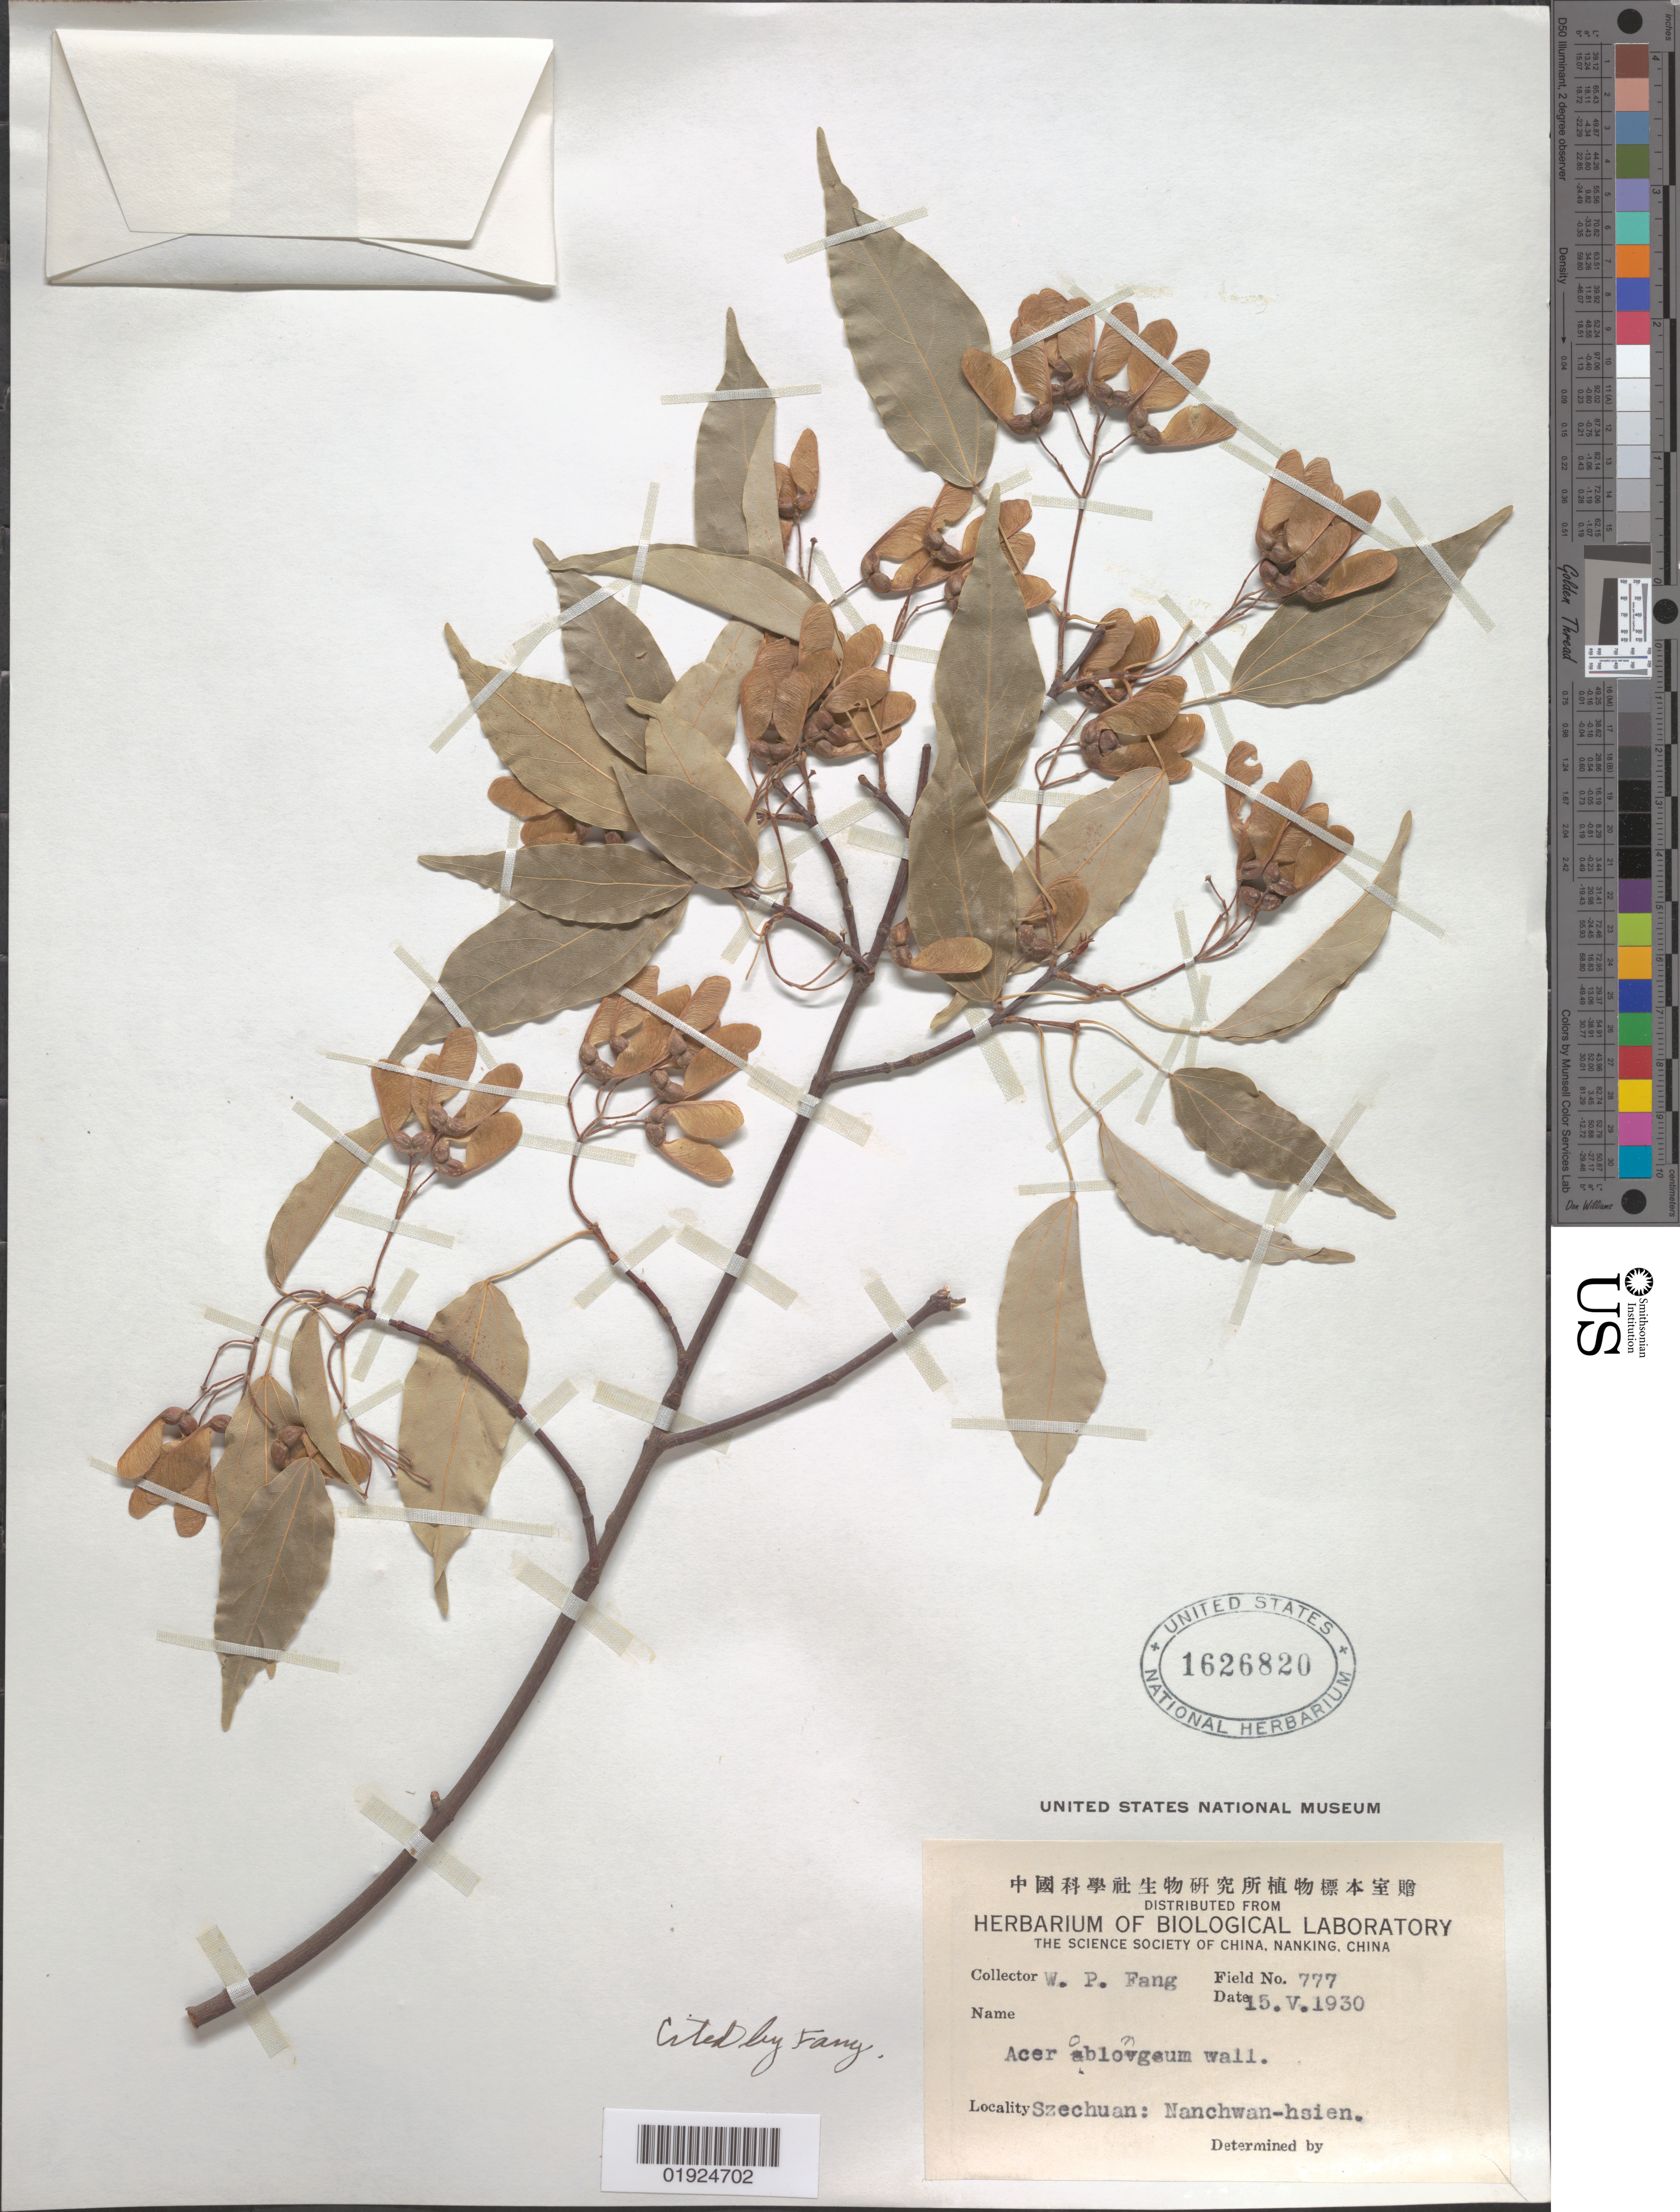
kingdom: Plantae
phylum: Tracheophyta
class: Magnoliopsida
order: Sapindales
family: Sapindaceae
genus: Acer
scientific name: Acer oblongum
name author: Wall. ex DC.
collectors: W. P. Fang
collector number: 777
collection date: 1930-05-15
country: China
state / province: Sichuan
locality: Szechwan [Sichuan], Nanchwan-hsien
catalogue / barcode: US 1626820